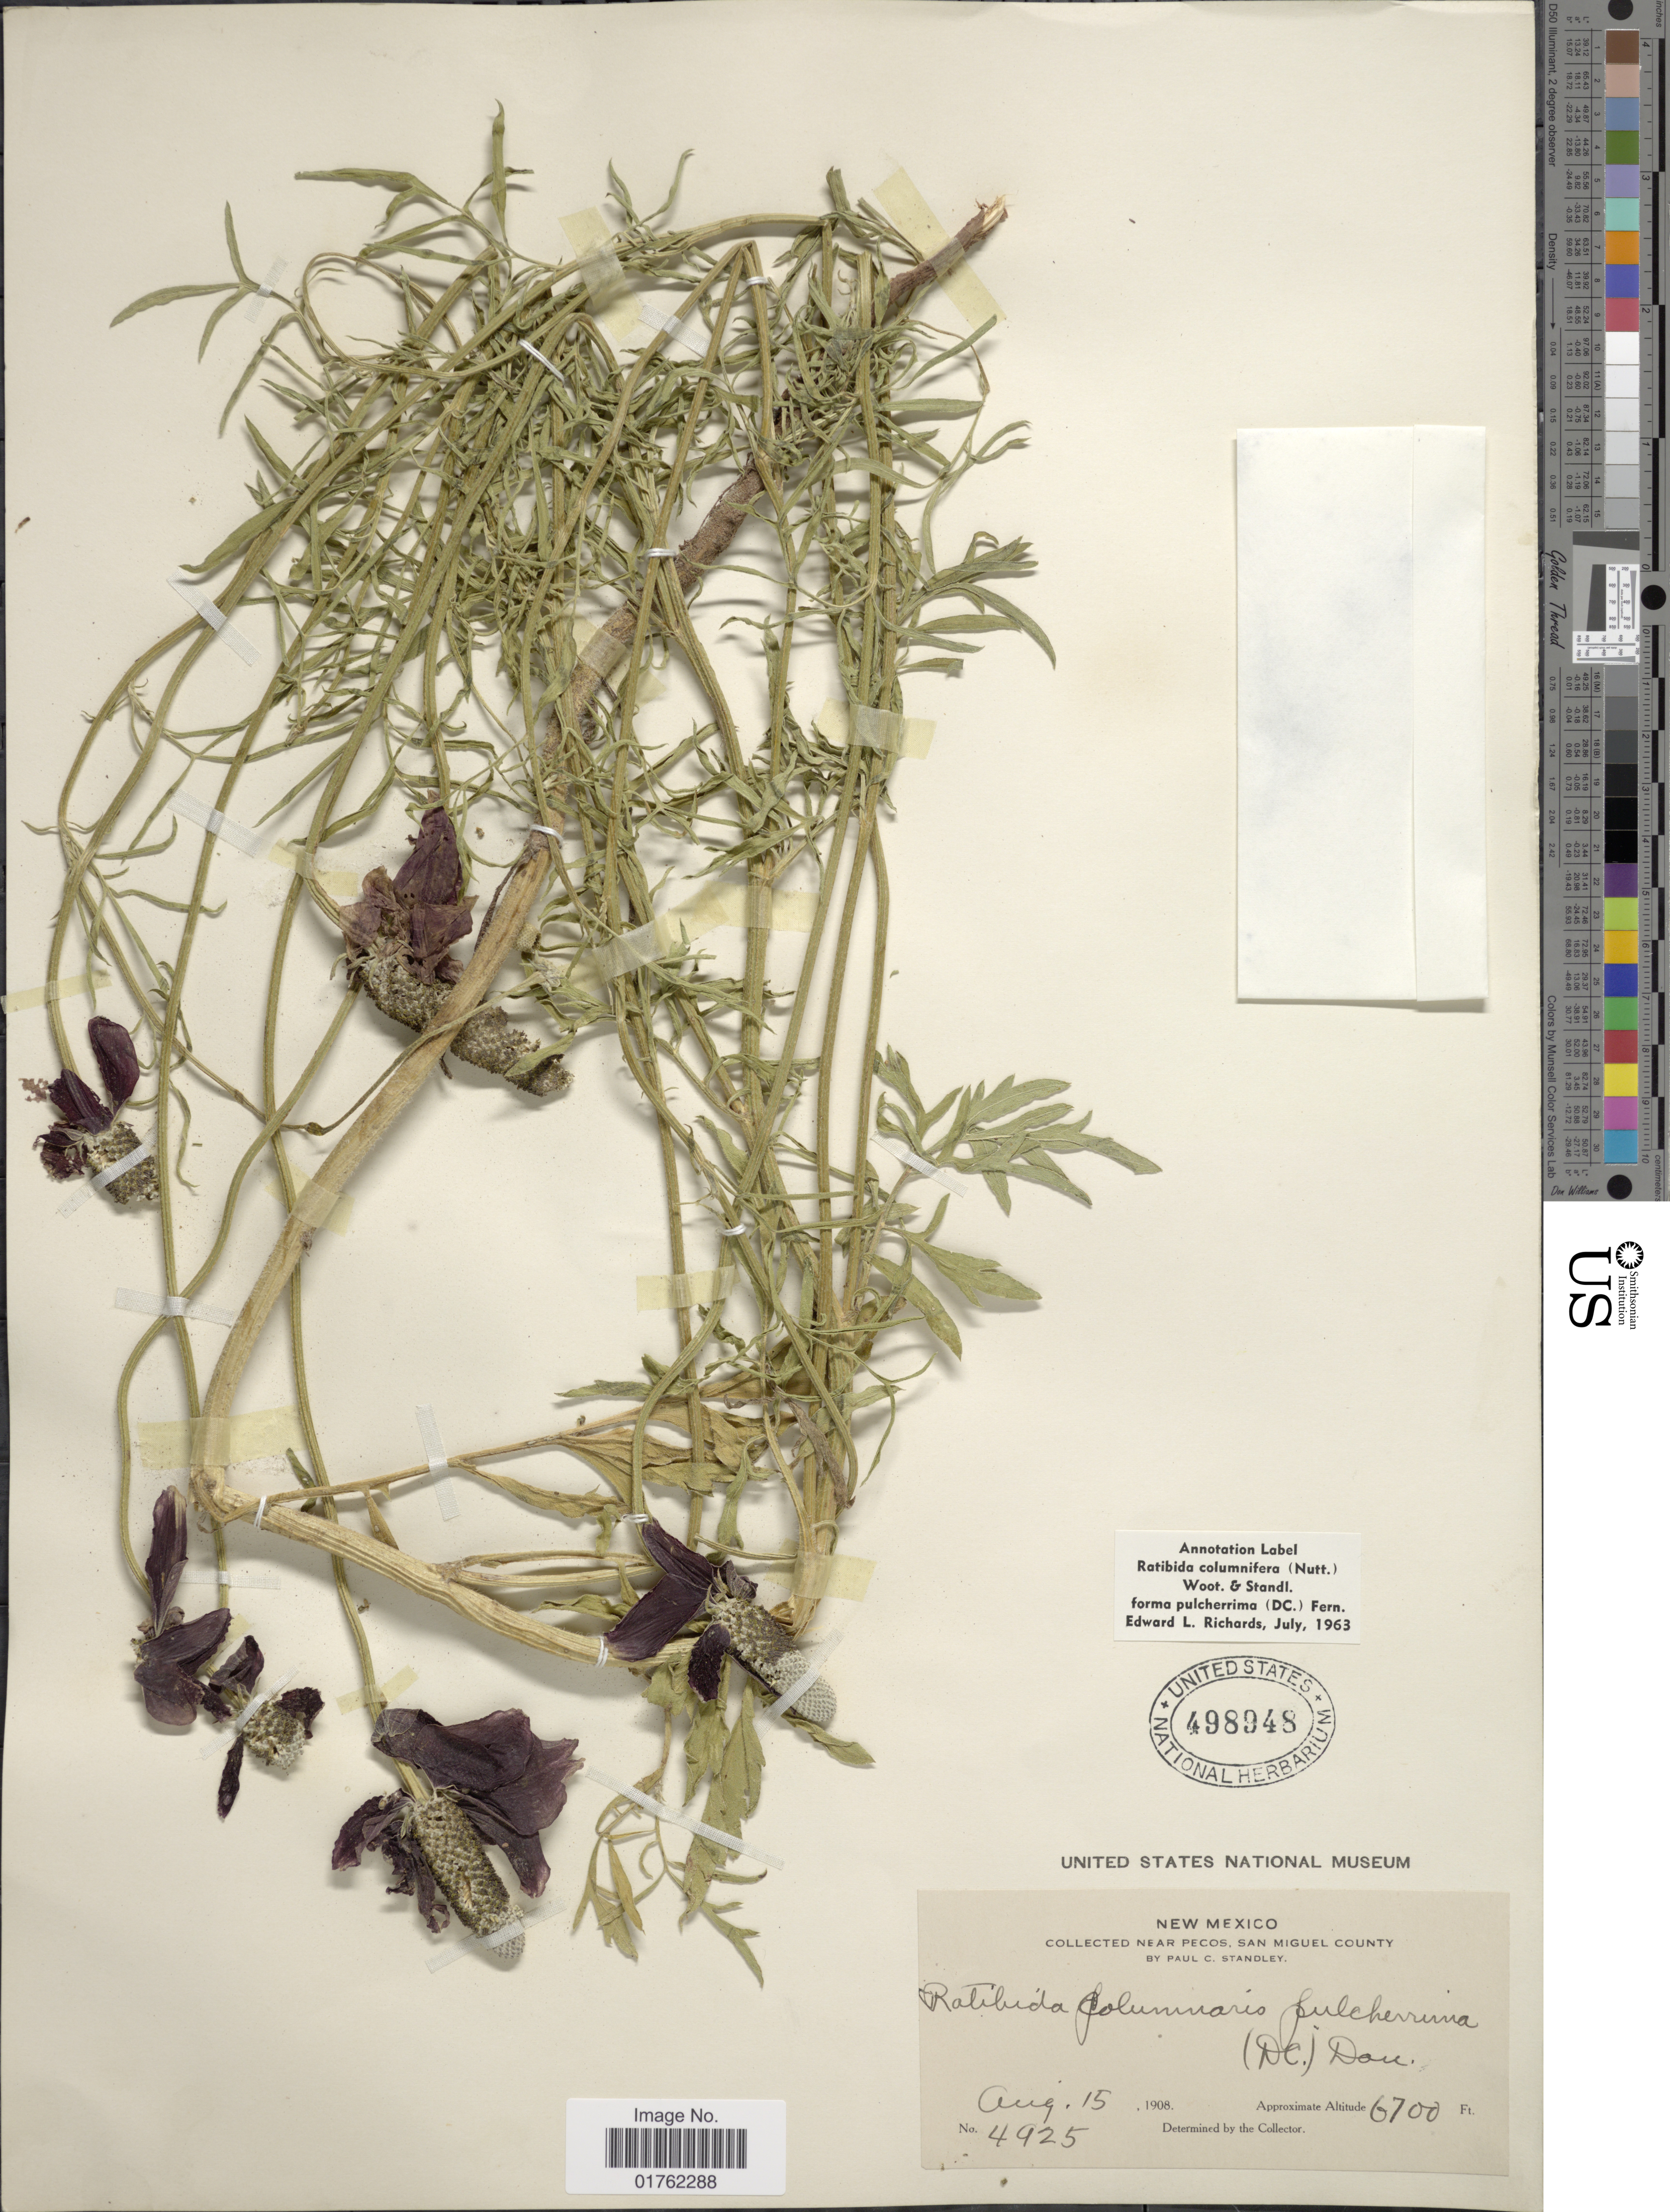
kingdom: Plantae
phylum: Tracheophyta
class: Magnoliopsida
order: Asterales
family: Asteraceae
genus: Ratibida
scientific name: Ratibida columnaris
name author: (Pursh) D. Don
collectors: P. C. Standley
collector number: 4925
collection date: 1908-08-15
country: United States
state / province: New Mexico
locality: Near Pecos, San Miguel County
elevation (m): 2042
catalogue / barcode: US 498948